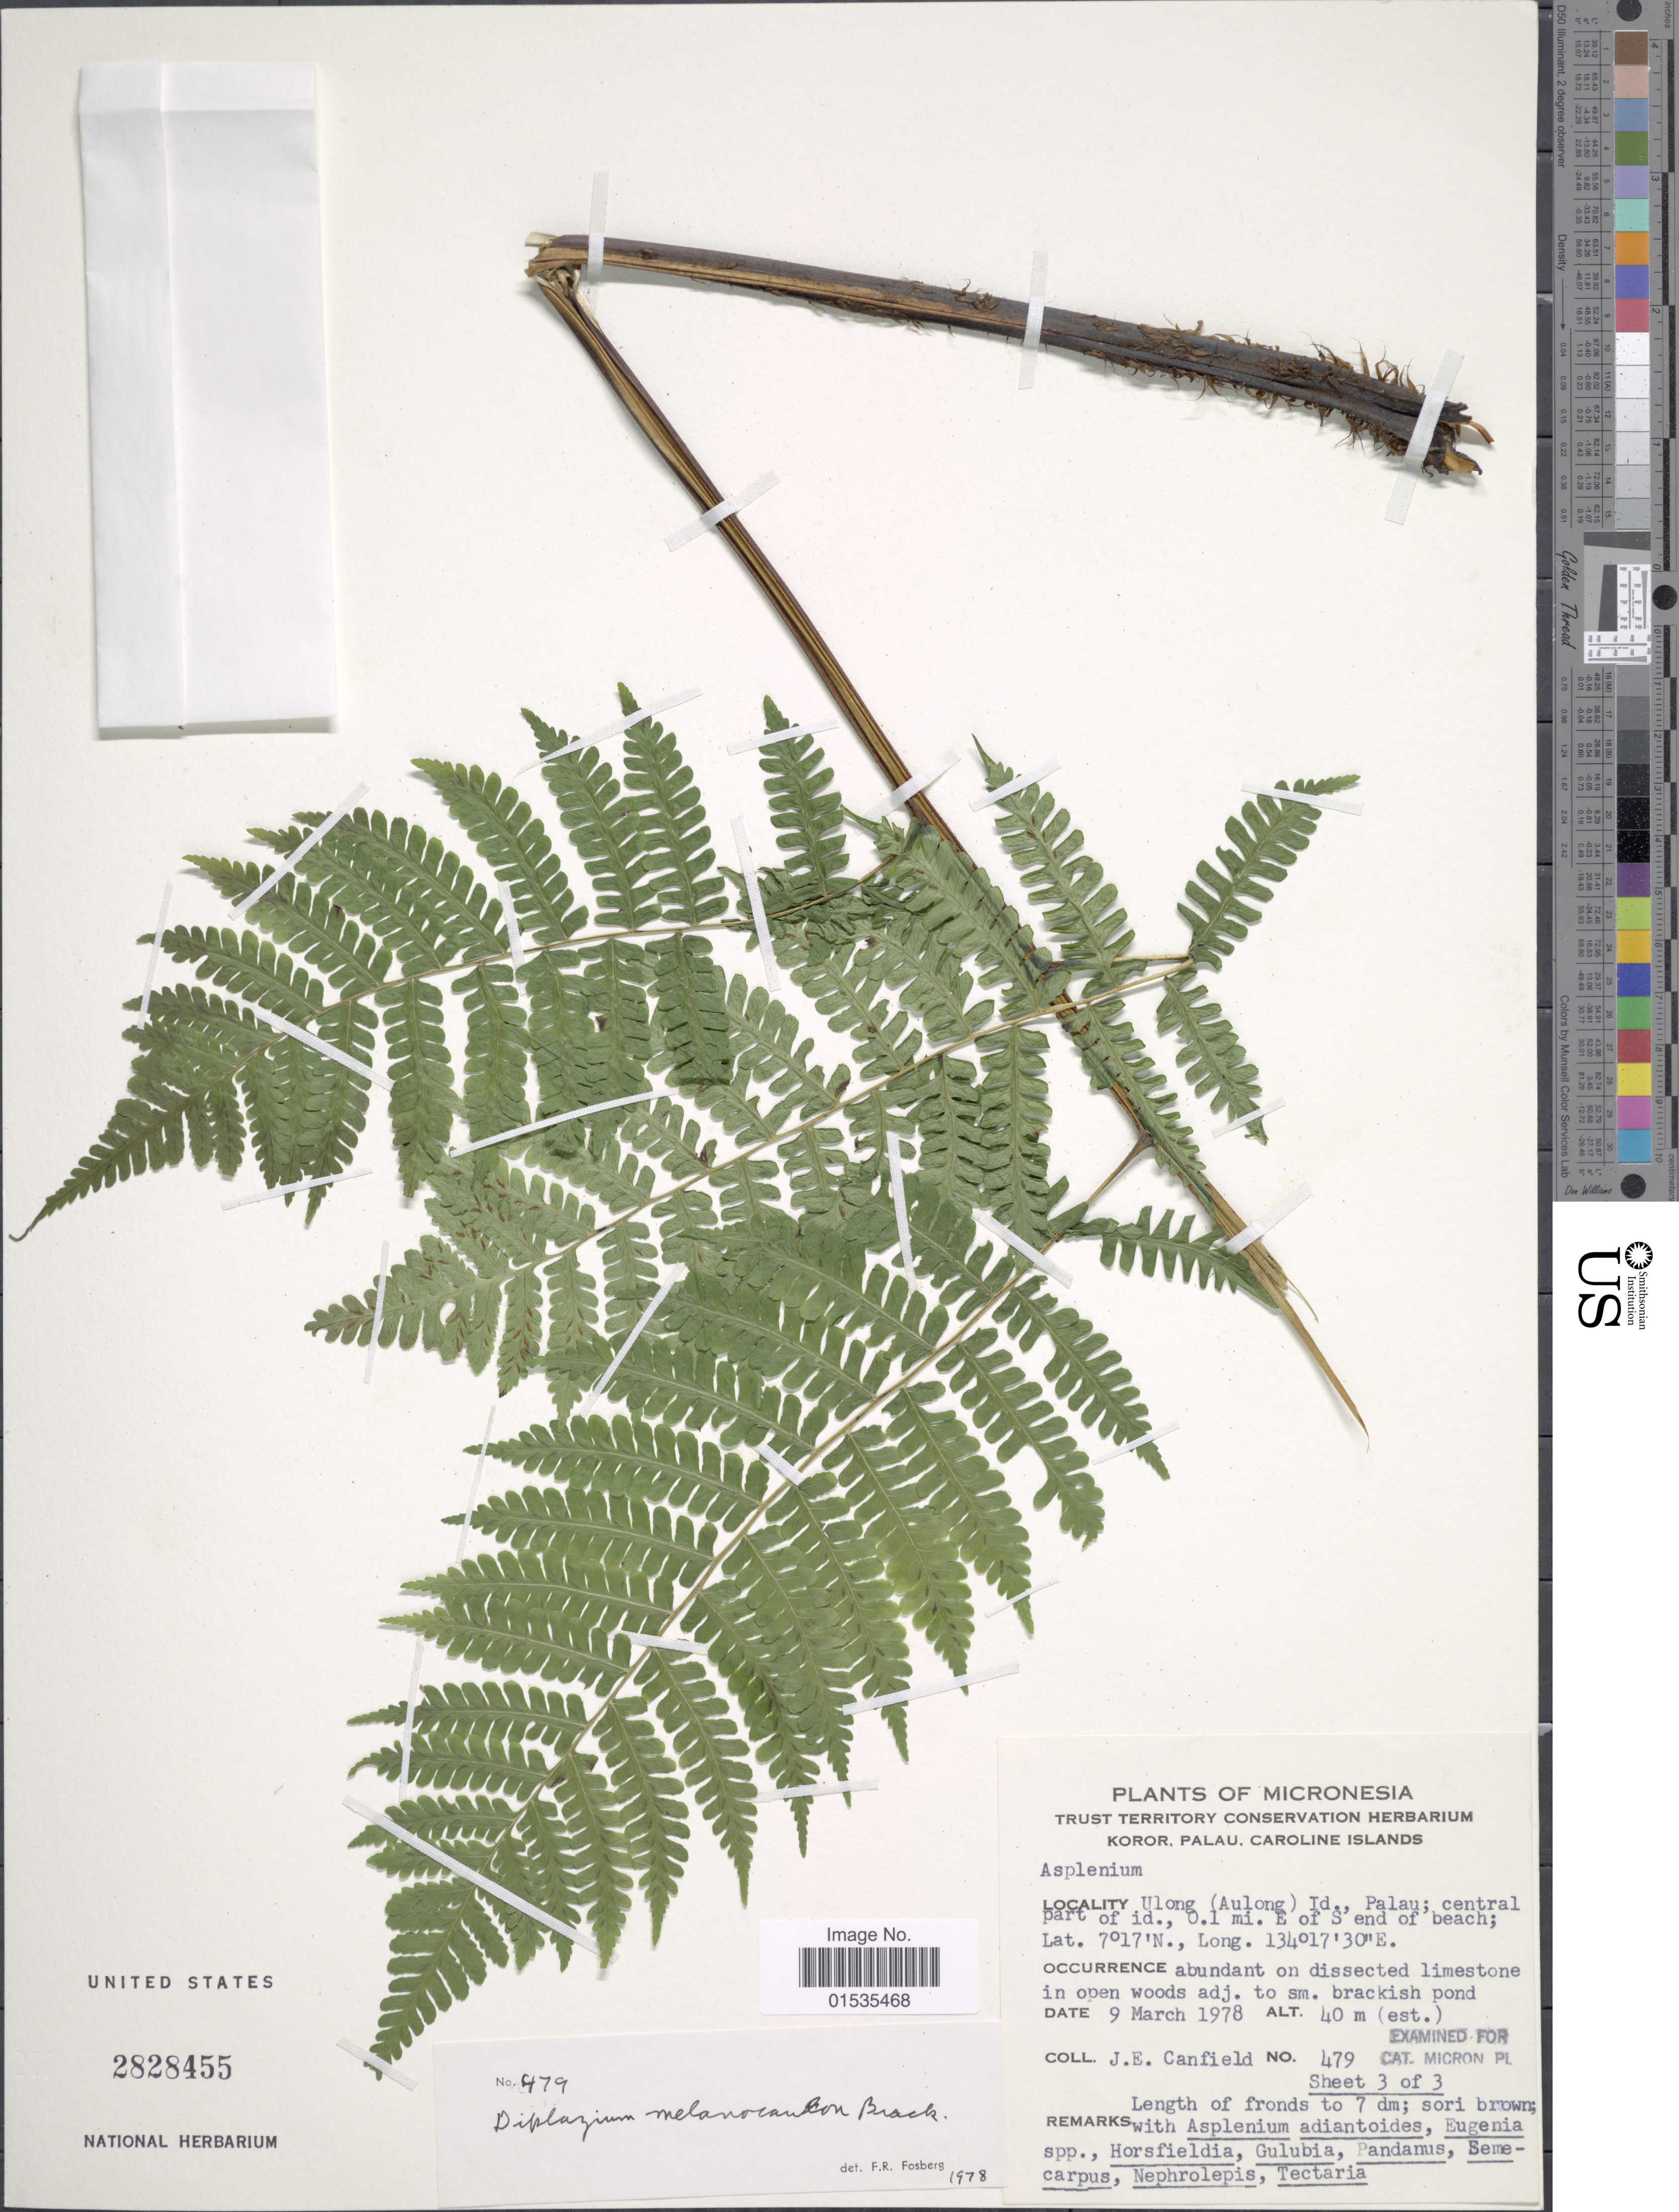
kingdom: Plantae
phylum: Tracheophyta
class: Polypodiopsida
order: Polypodiales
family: Athyriaceae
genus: Diplazium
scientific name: Diplazium melanocaulon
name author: Brack. in Wilkes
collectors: J. E. Canfield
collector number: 479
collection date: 1978-03-09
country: Palau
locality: Micronesia,Ulong (Aulong) Id., Palau; Central part of i.d., 0.1 mi.E. of S end of beach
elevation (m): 40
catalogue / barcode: US 2828455